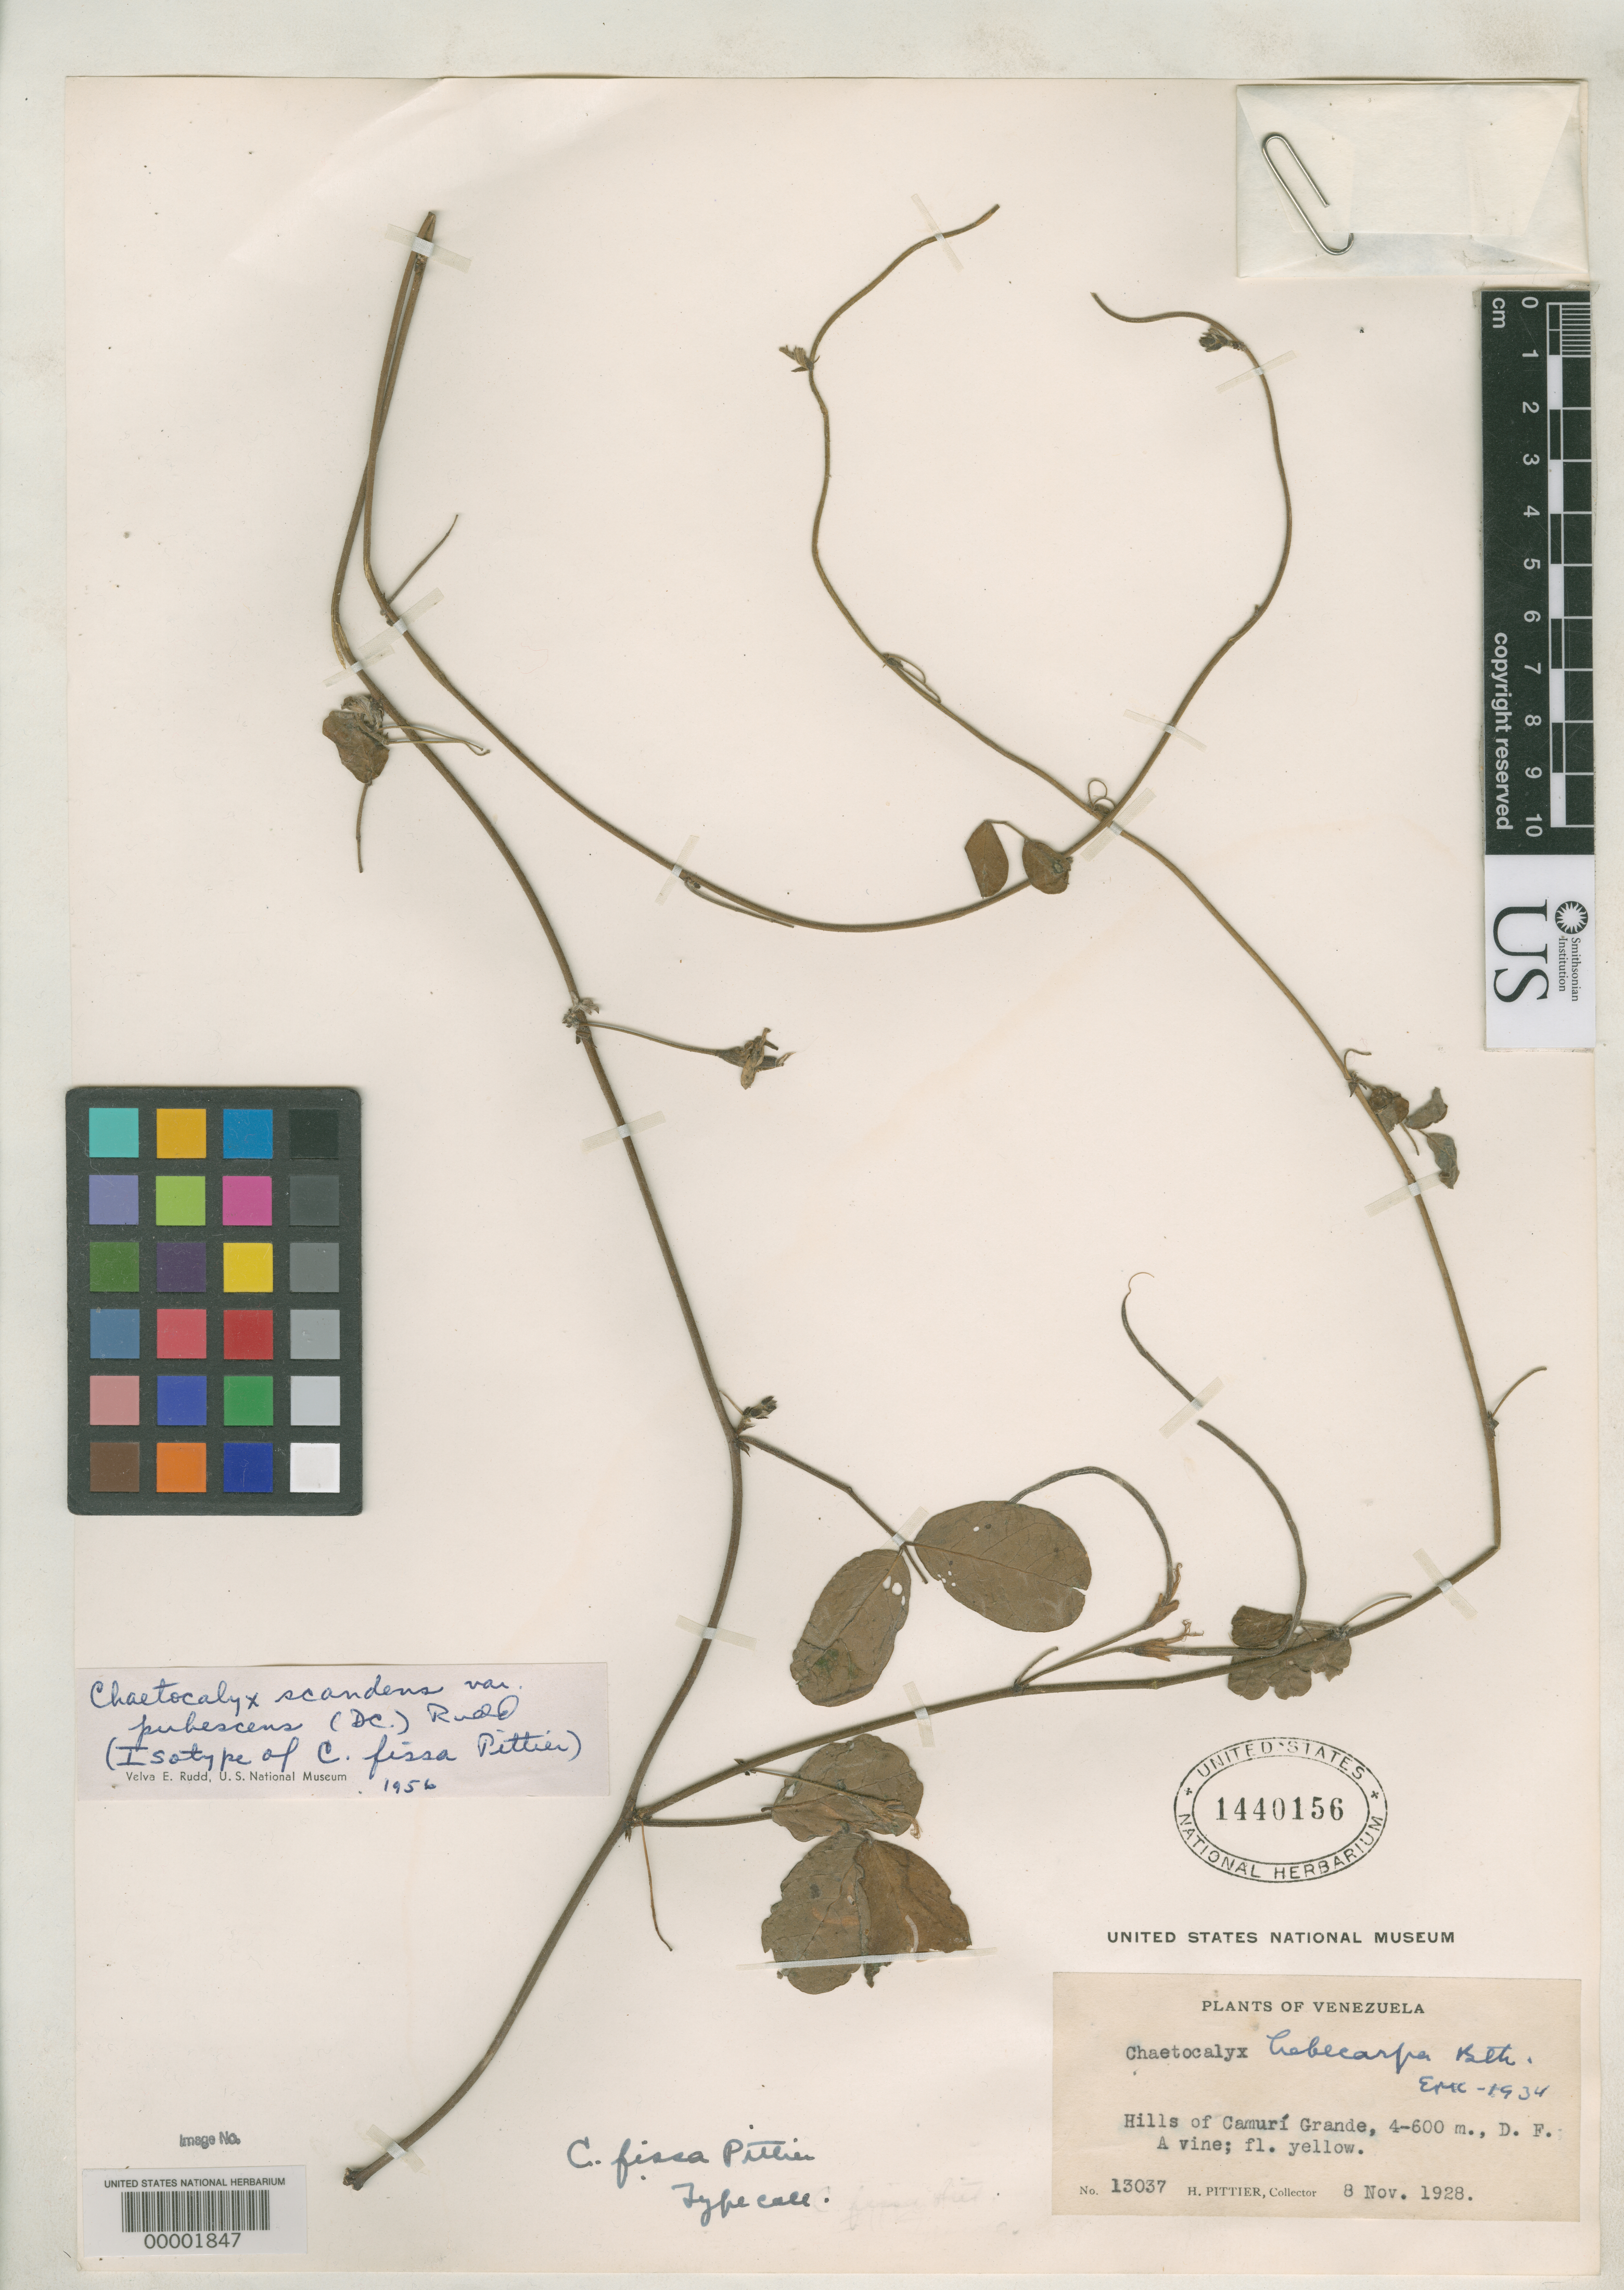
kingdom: Plantae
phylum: Tracheophyta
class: Magnoliopsida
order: Fabales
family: Fabaceae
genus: Chaetocalyx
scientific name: Chaetocalyx fissa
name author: Pittier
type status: Isotype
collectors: H. F. Pittier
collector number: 13037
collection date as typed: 08 Nov 1928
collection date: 1928-11-08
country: Venezuela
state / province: Distrito Federal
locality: Hills of Camurg Grande.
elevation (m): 400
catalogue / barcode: US 1440156